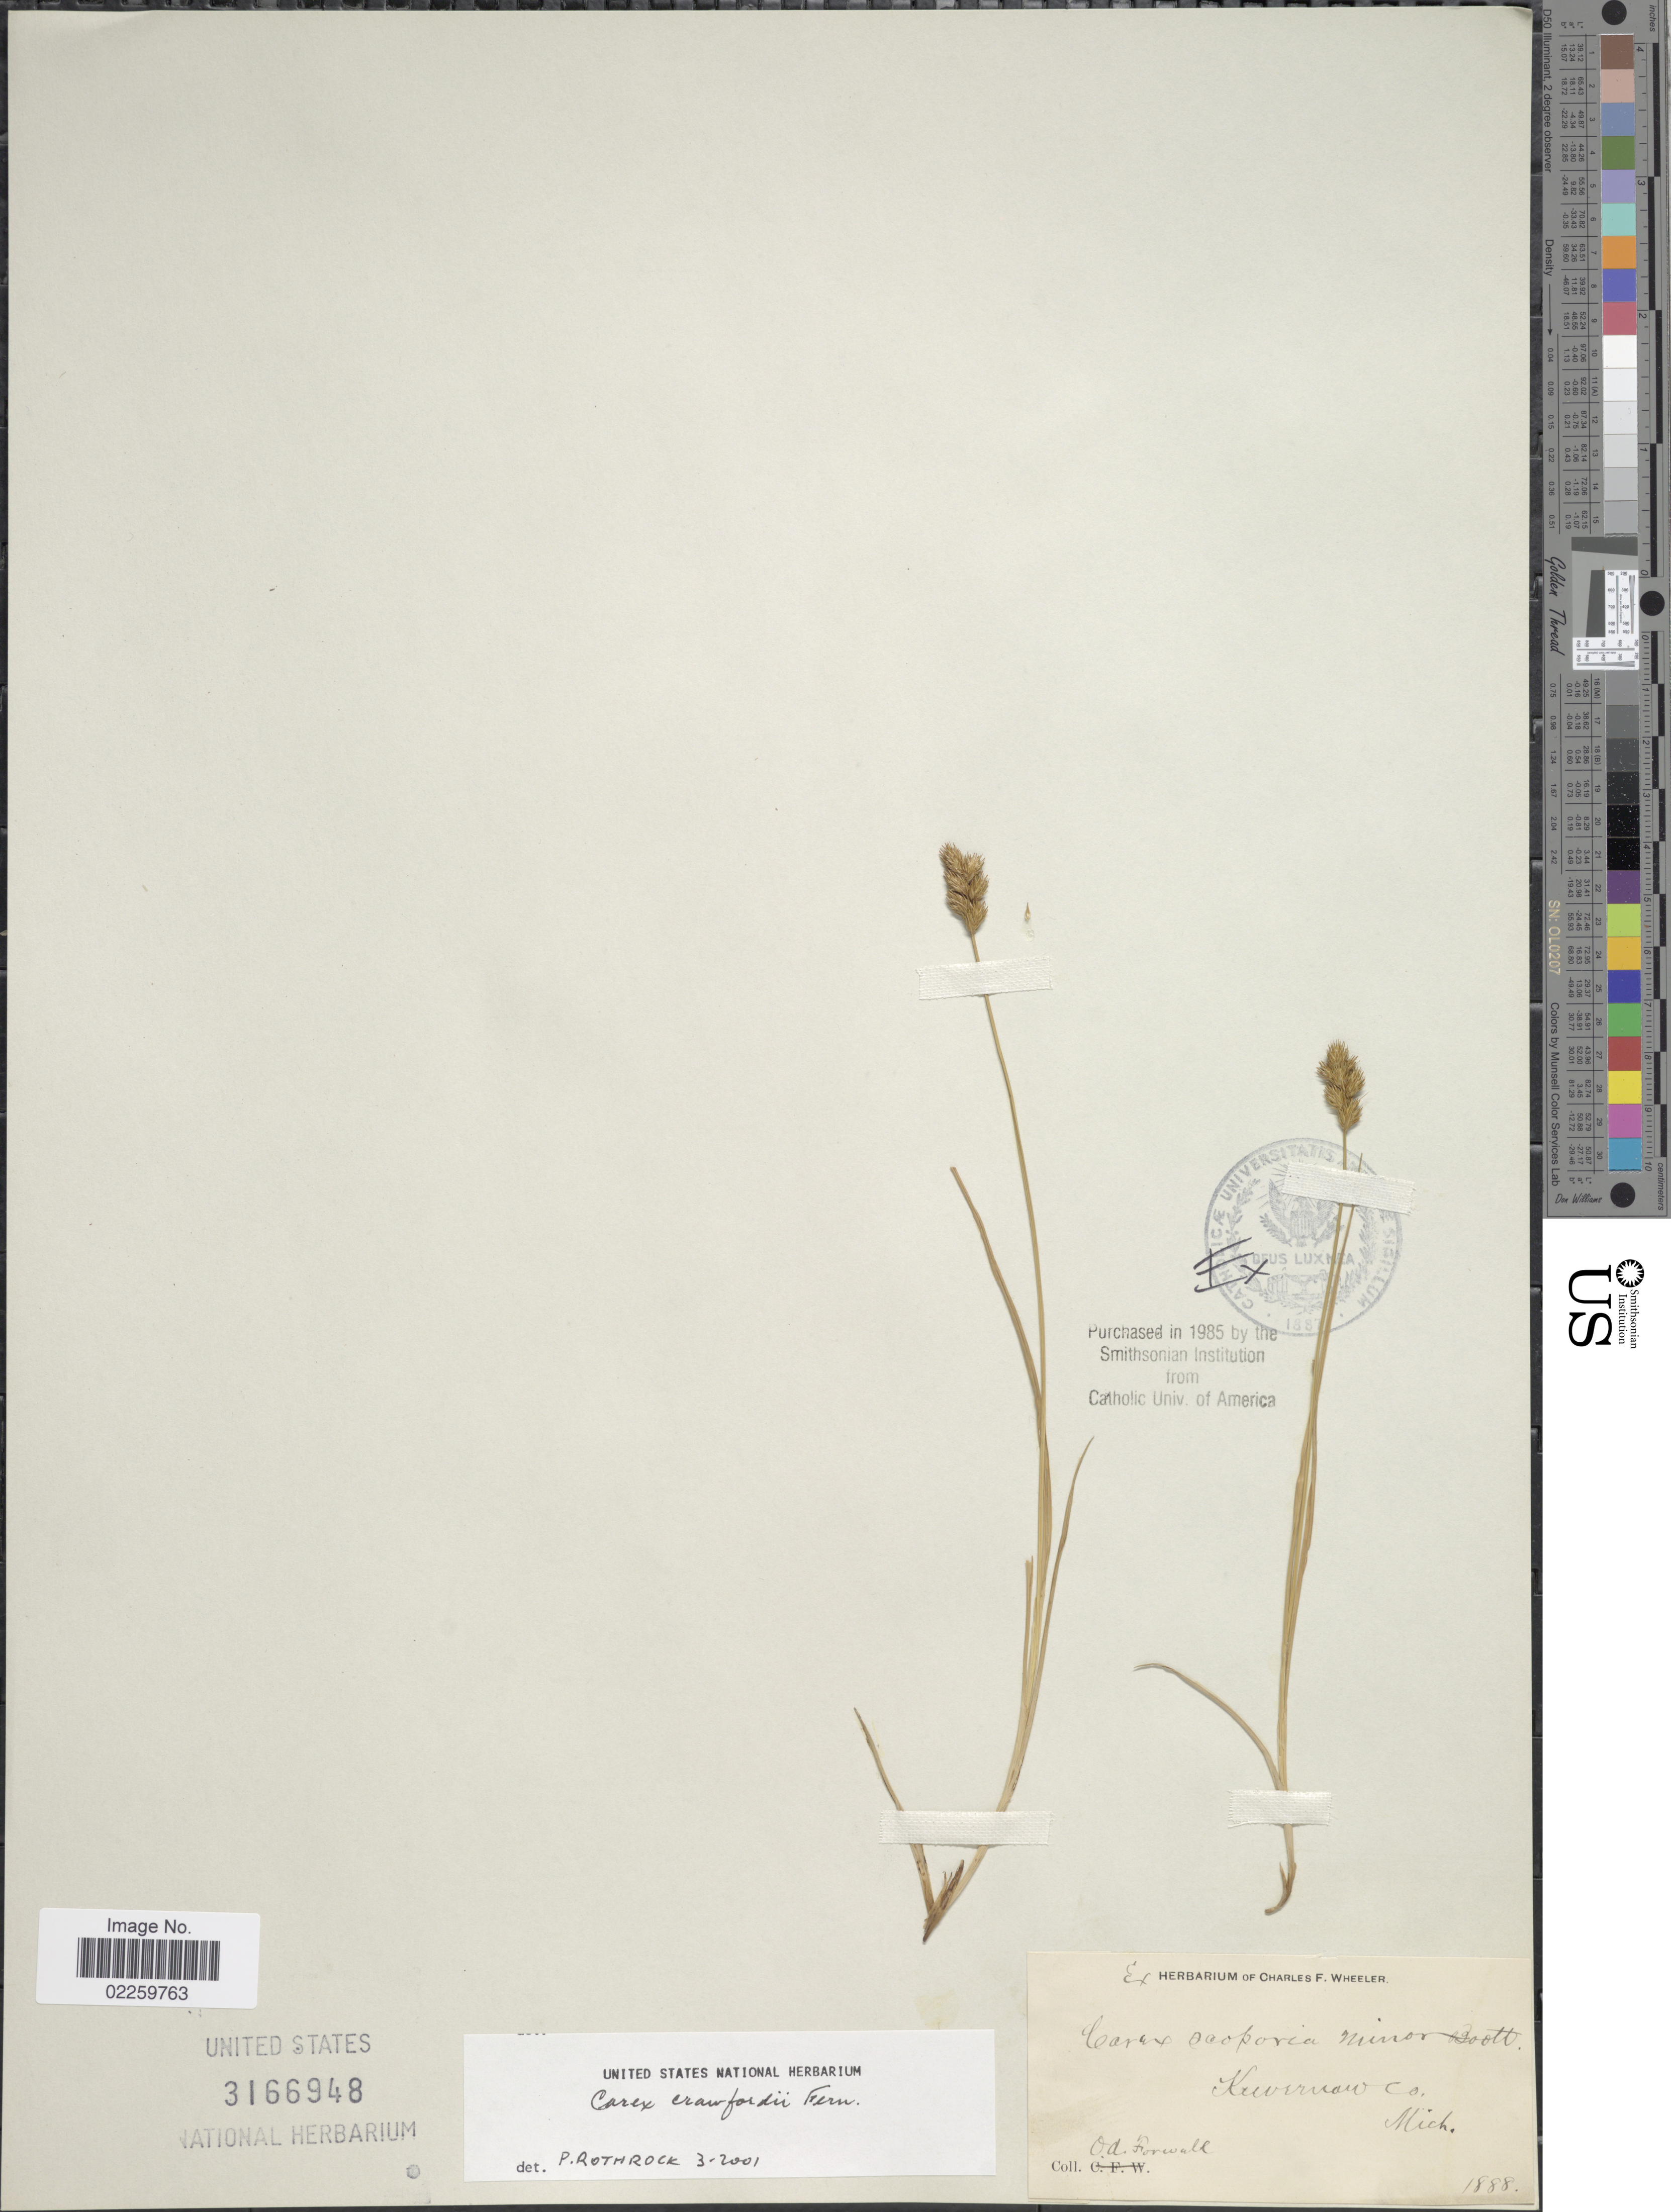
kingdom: Plantae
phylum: Tracheophyta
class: Liliopsida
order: Poales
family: Cyperaceae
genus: Carex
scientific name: Carex crawfordii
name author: Fernald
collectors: O. Farwell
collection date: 1888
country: United States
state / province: Michigan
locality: Keweenaw Co.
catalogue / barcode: US 3166948